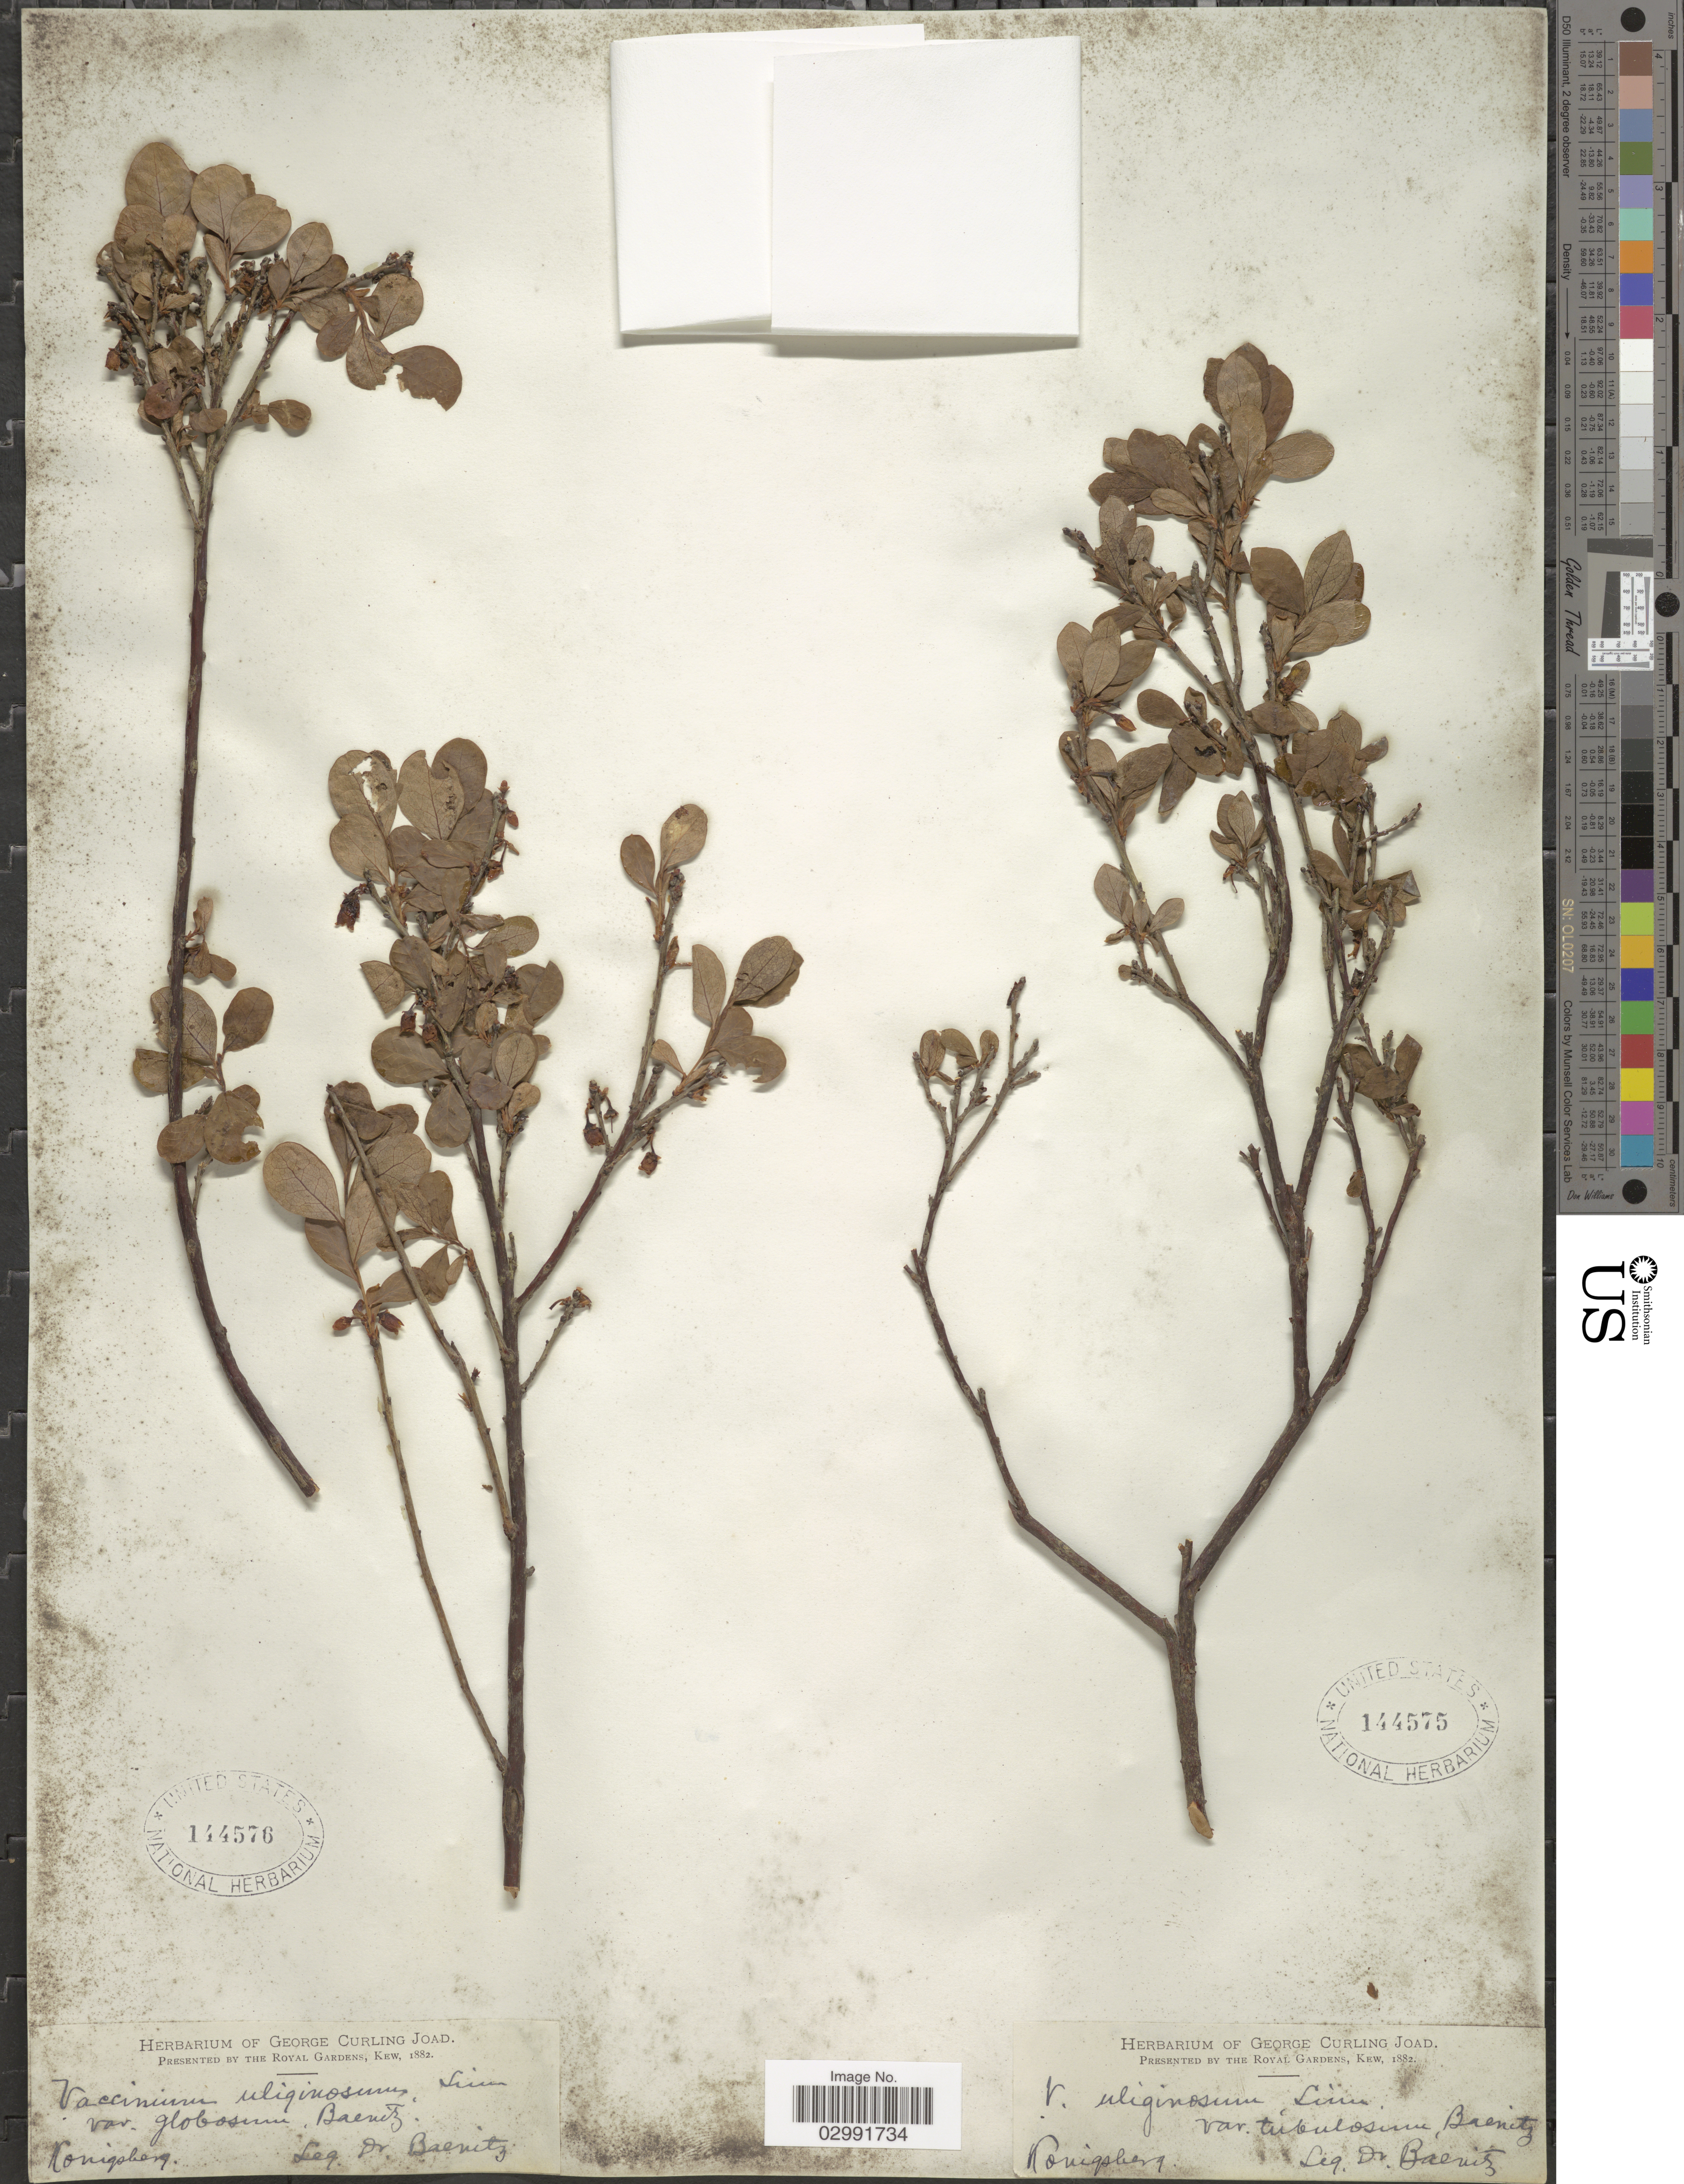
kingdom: Plantae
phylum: Tracheophyta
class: Magnoliopsida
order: Ericales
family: Ericaceae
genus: Vaccinium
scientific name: Vaccinium uliginosum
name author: L.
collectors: K. Baenitz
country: Russian Federation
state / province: Kaliningrad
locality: Konigsberg.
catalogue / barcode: US 144576-2